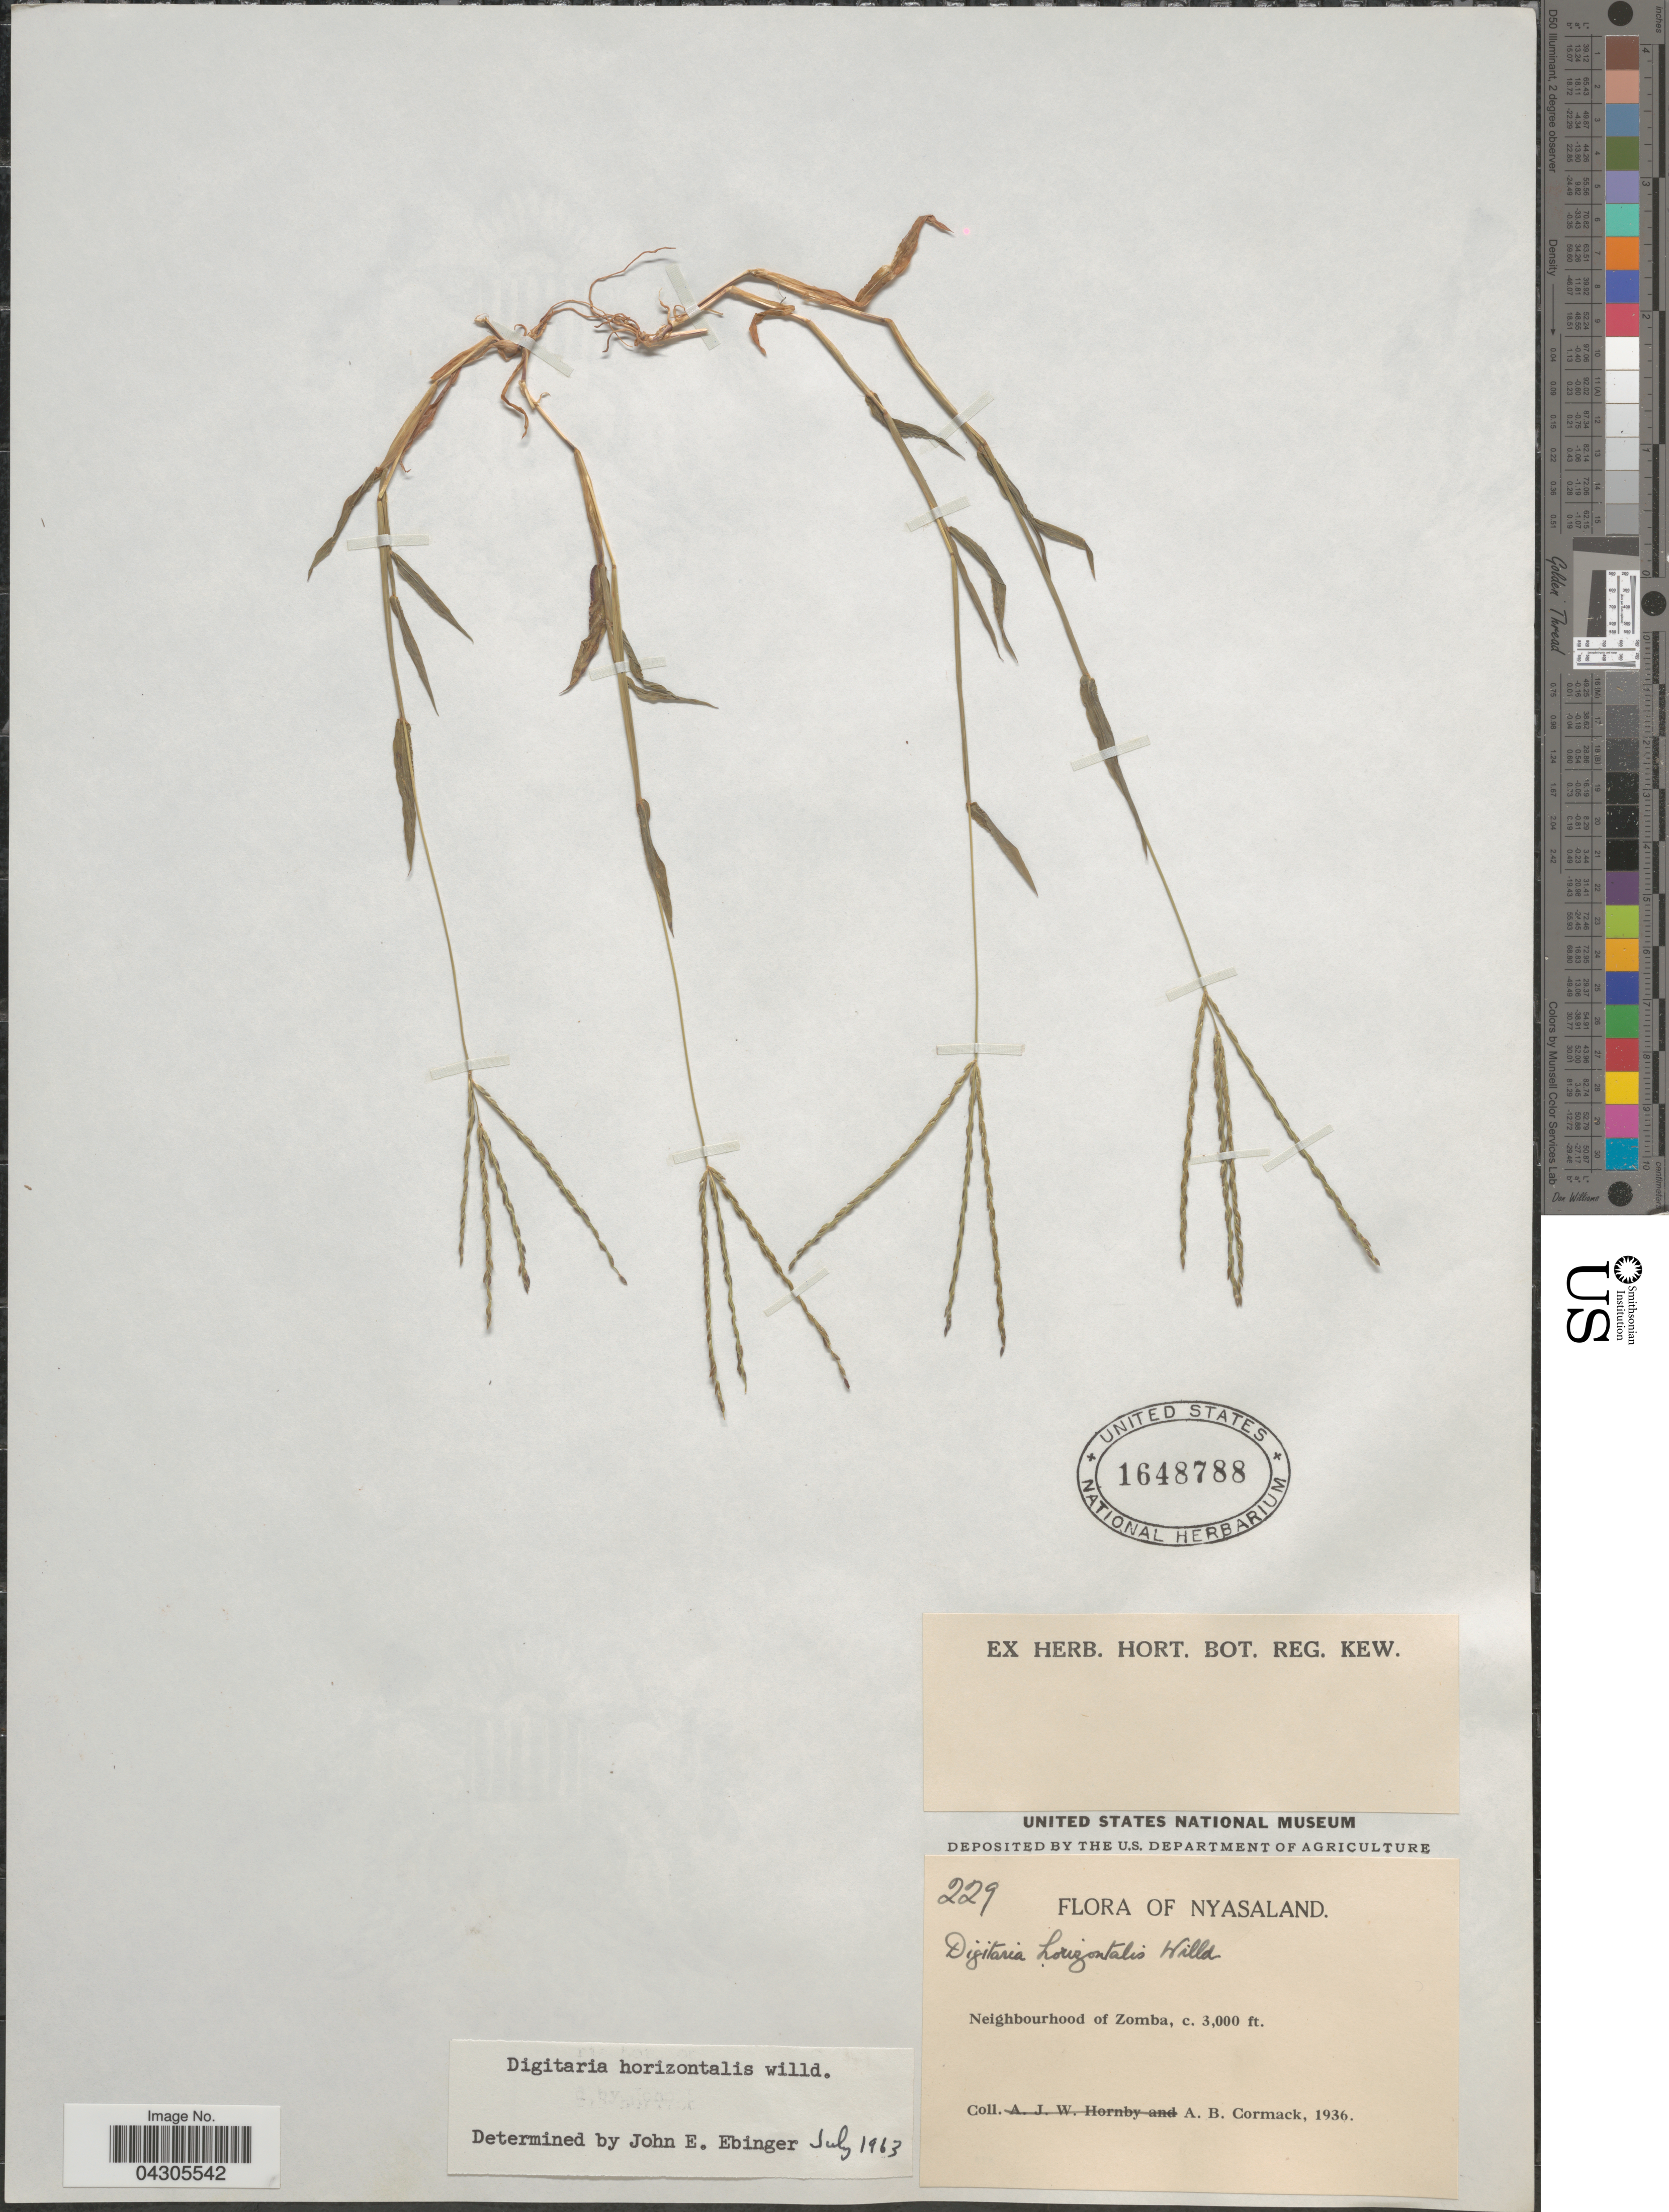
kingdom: Plantae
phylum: Tracheophyta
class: Liliopsida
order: Poales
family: Poaceae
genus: Digitaria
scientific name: Digitaria horizontalis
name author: Willd.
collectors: A. Cormack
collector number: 229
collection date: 1936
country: Malawi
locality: Nyasaland. Neighbourhood of Zomba.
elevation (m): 914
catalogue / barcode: US 1648788